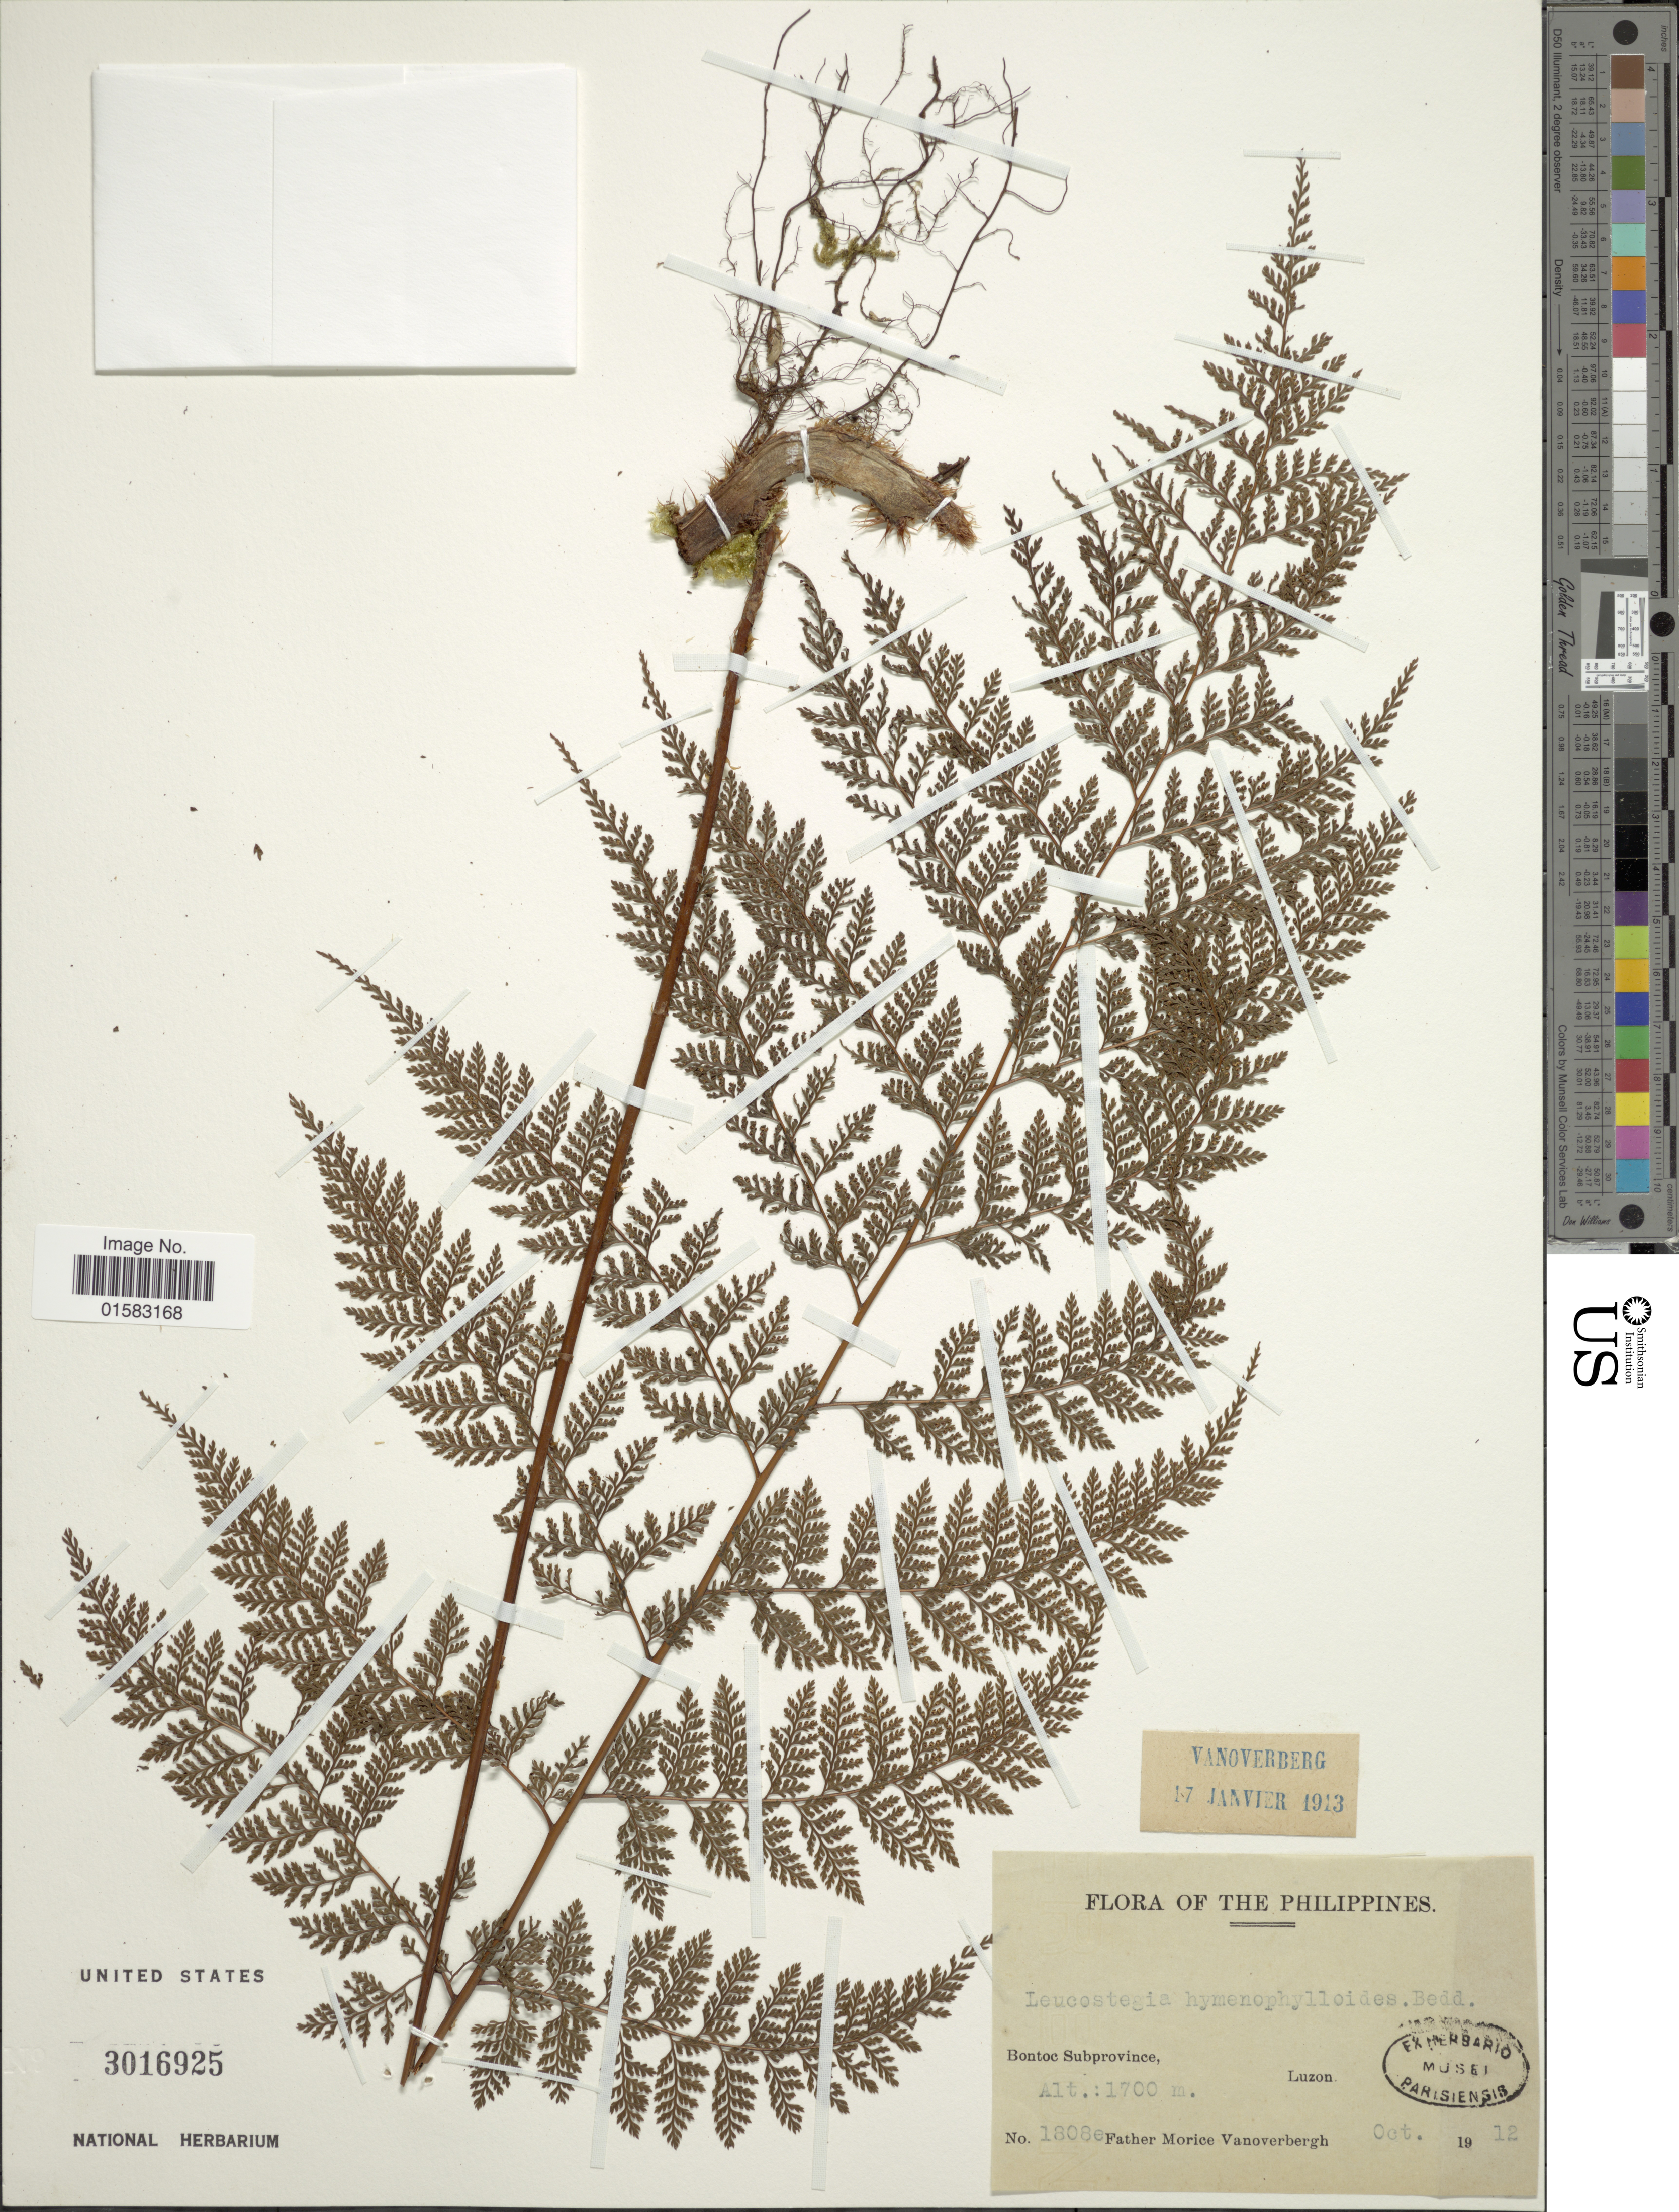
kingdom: Plantae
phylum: Tracheophyta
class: Polypodiopsida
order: Polypodiales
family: Davalliaceae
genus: Davallia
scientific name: Davallia hymenophylloides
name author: (Bedd.) Kuhn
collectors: M. Vanoverbergh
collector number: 1808e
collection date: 1912-10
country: Philippines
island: Luzon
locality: Bontoc Subprovince, Luzon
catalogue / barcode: US 3016925